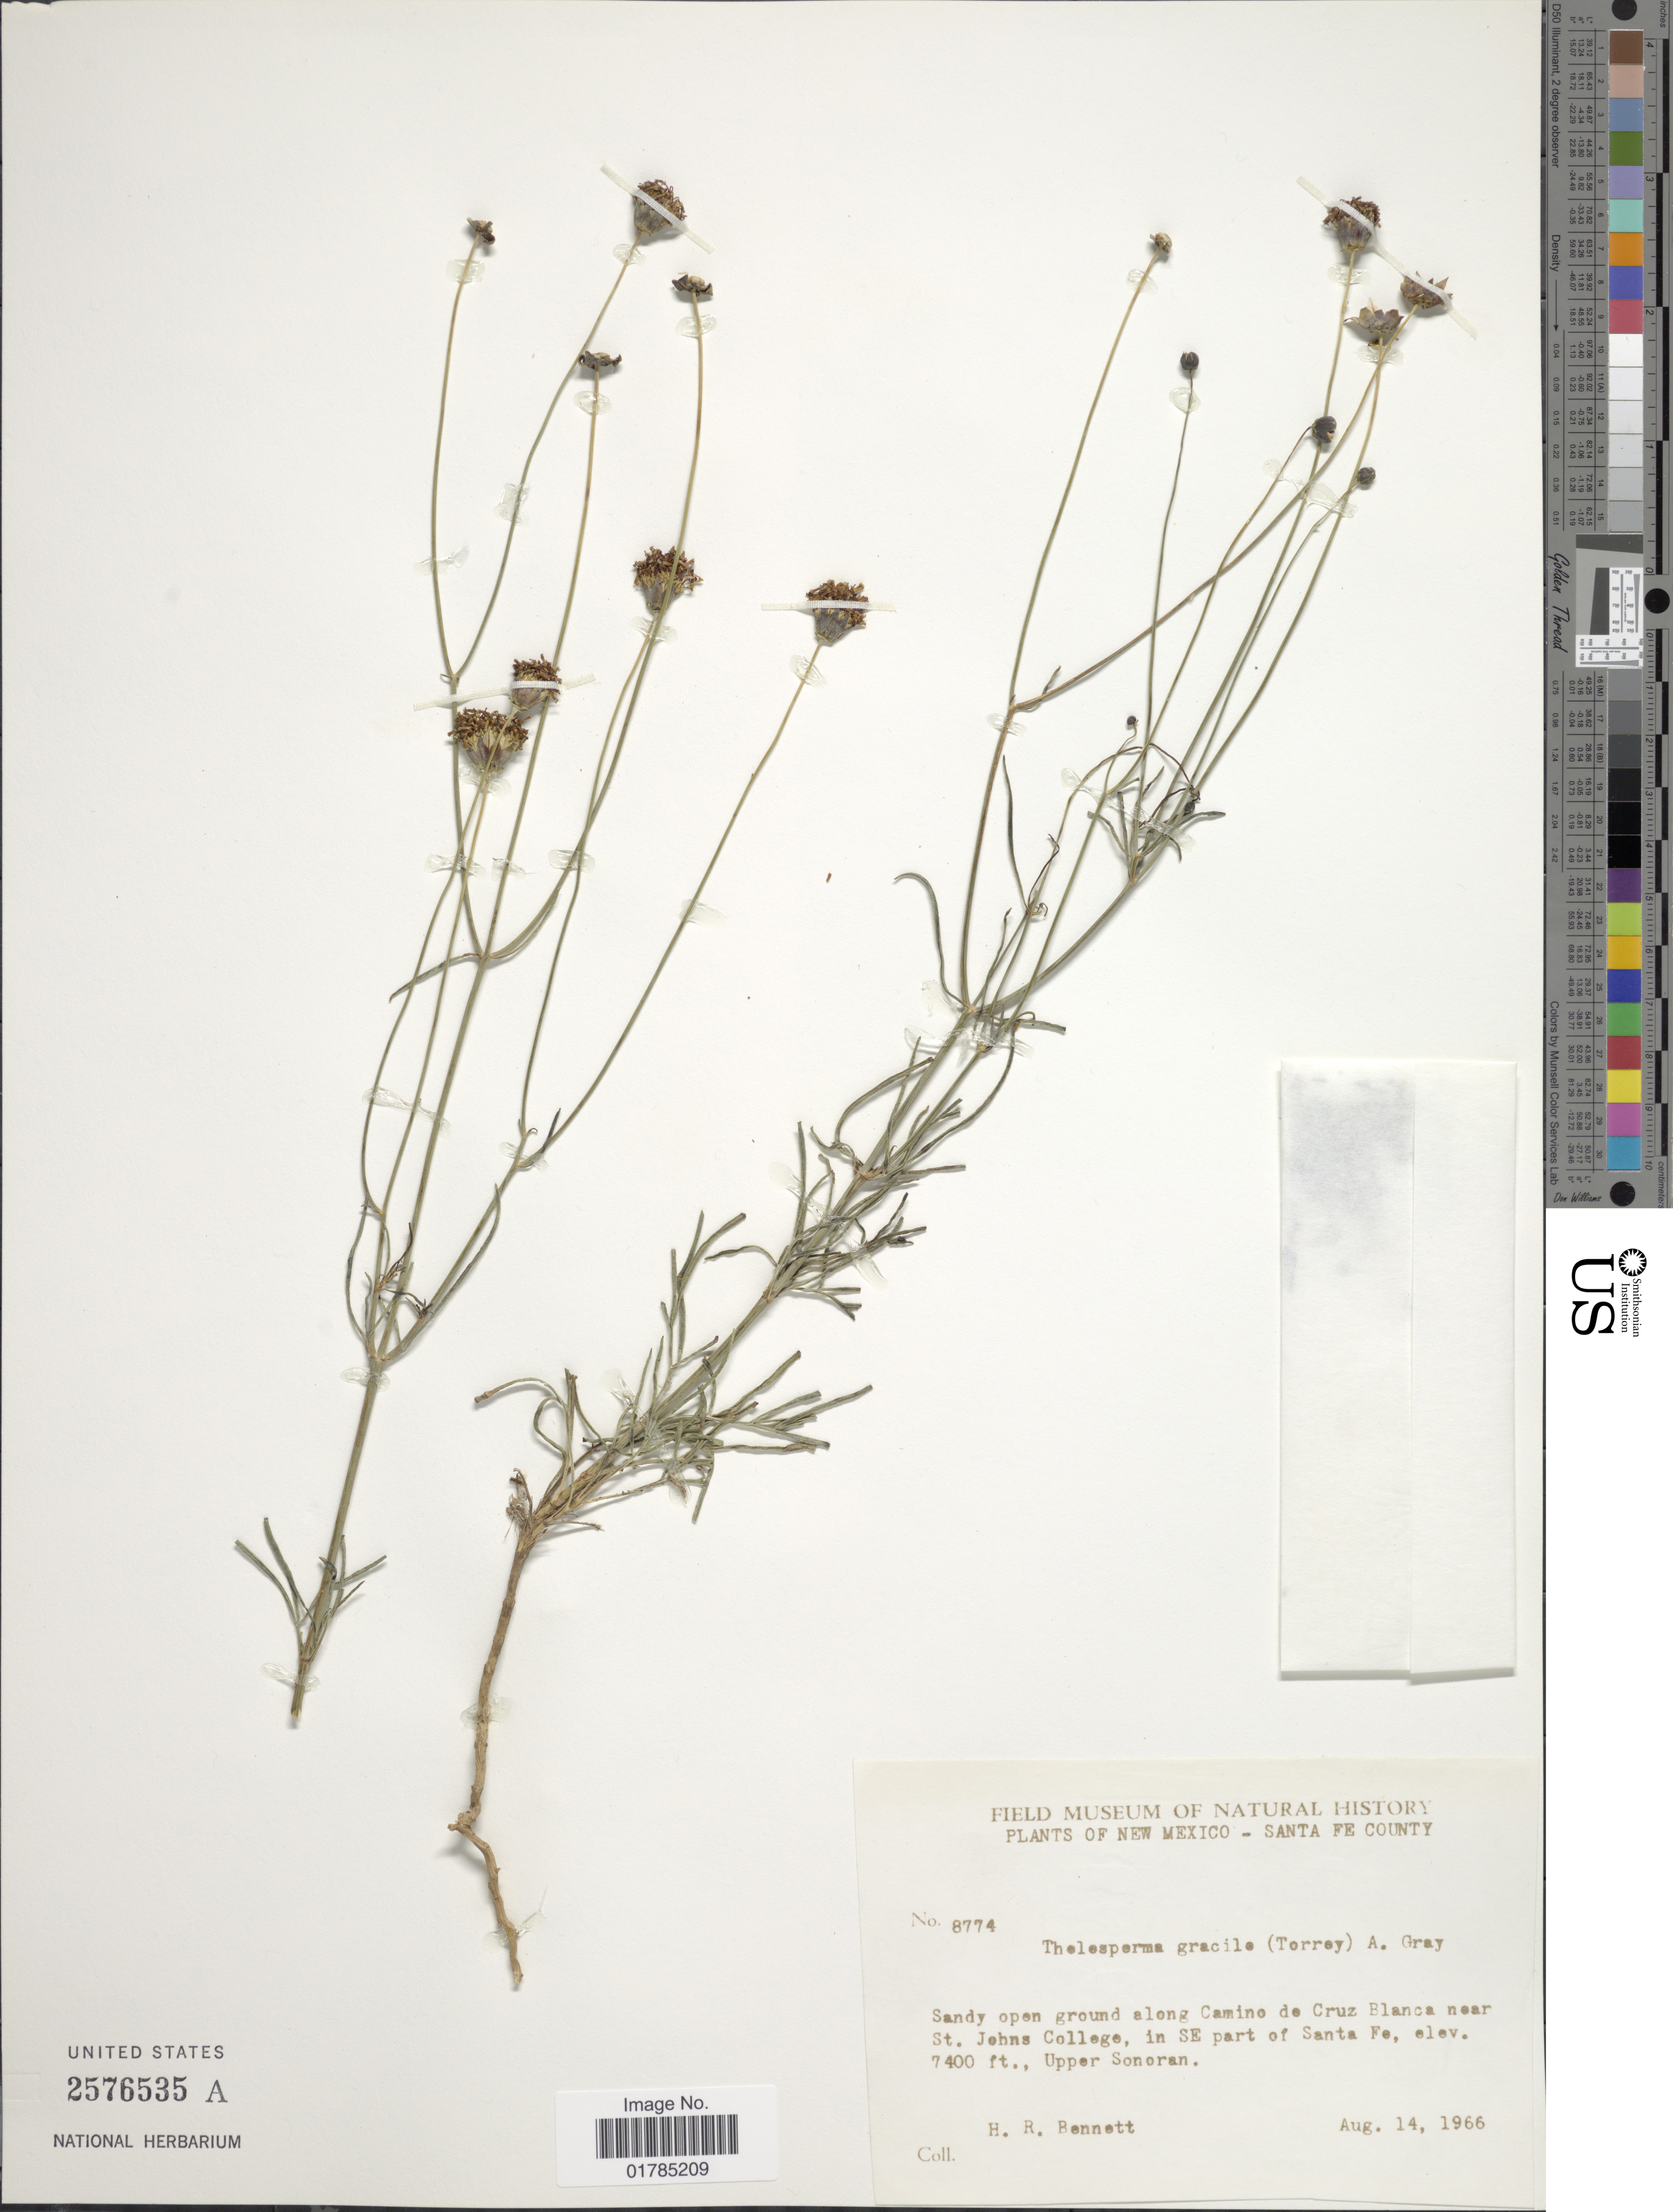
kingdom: Plantae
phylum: Tracheophyta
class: Magnoliopsida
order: Asterales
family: Asteraceae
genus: Thelesperma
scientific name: Thelesperma gracile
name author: (Torr.) A. Gray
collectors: H. R. Bennett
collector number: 8774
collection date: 1966-08-14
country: United States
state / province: New Mexico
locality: Santa Fe County along Camine de Cruz Blanca near St. Johns College, in SE part of Santa Fe. Upper Sonoran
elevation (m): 2256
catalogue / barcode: US 2576535A